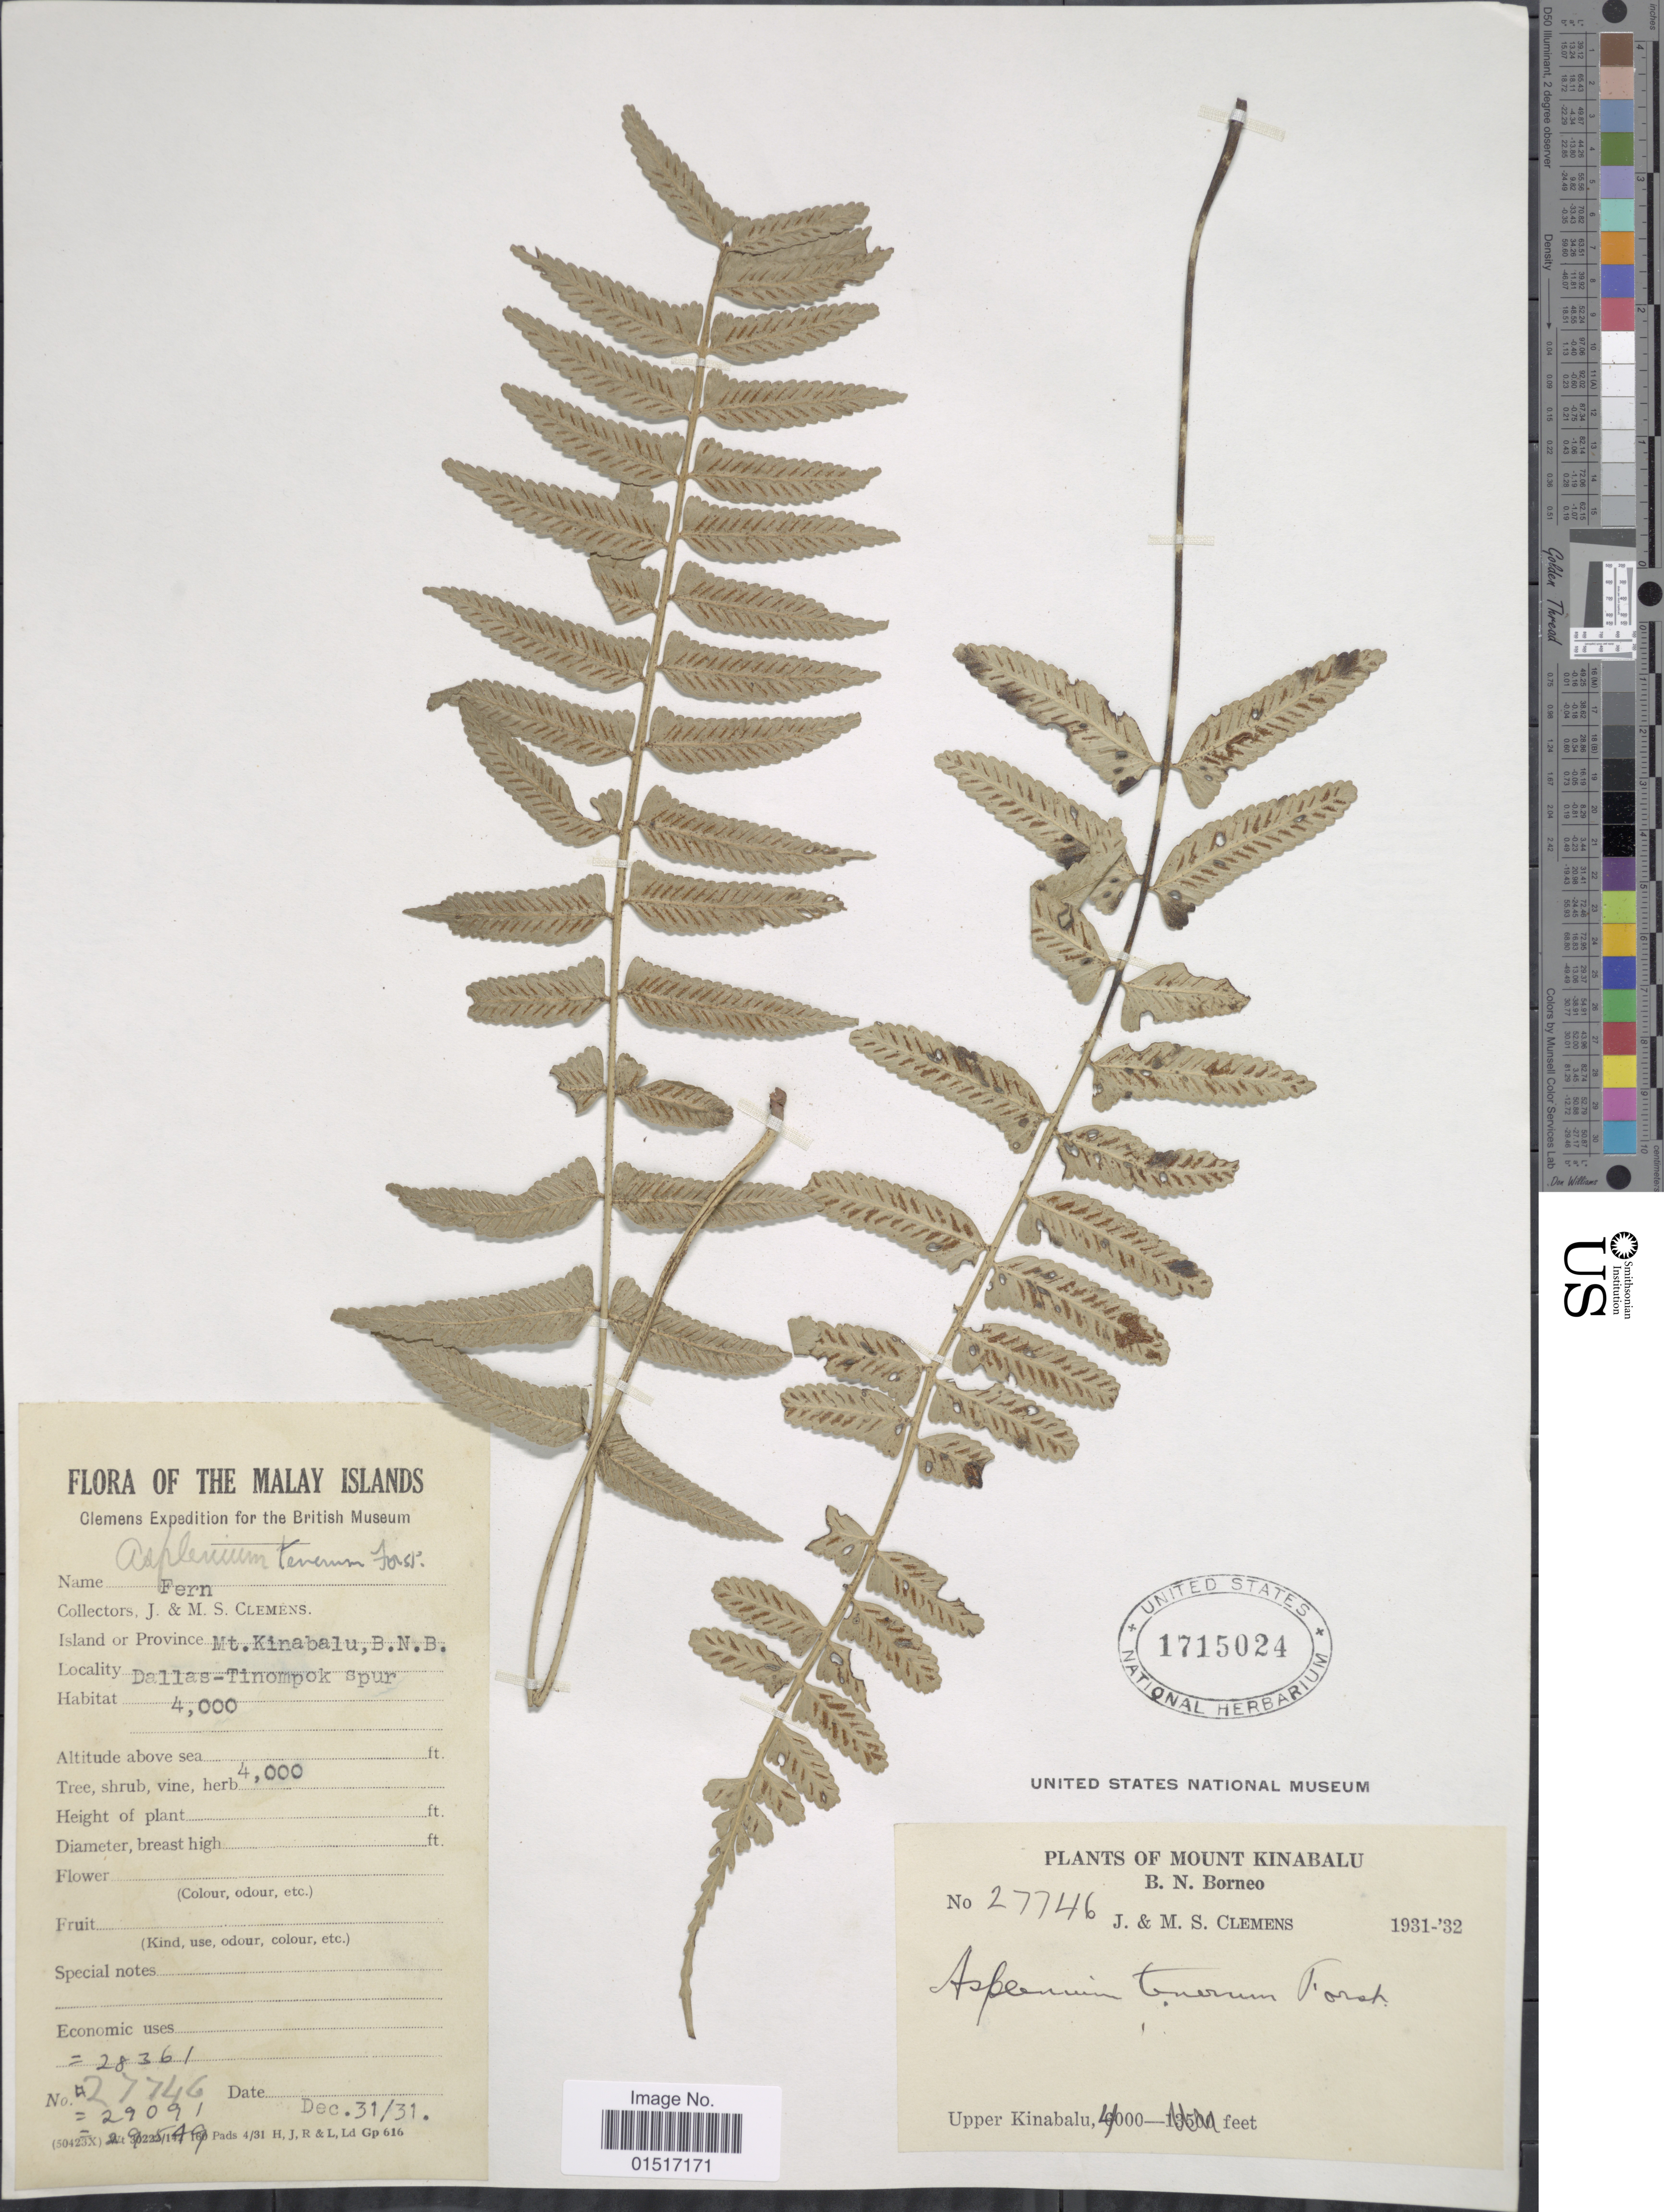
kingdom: Plantae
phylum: Tracheophyta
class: Polypodiopsida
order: Polypodiales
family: Aspleniaceae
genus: Asplenium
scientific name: Asplenium tenerum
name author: G. Forst.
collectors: J. Clemens & M. S. Clemens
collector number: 27746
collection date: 1931-12-31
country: Malaysia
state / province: Sabah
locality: Malay Islands. Mt. Kinabalu, B. N. B. Dallas-Tinompok spur. Upper Kinabalu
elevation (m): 1219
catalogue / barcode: US 1715024